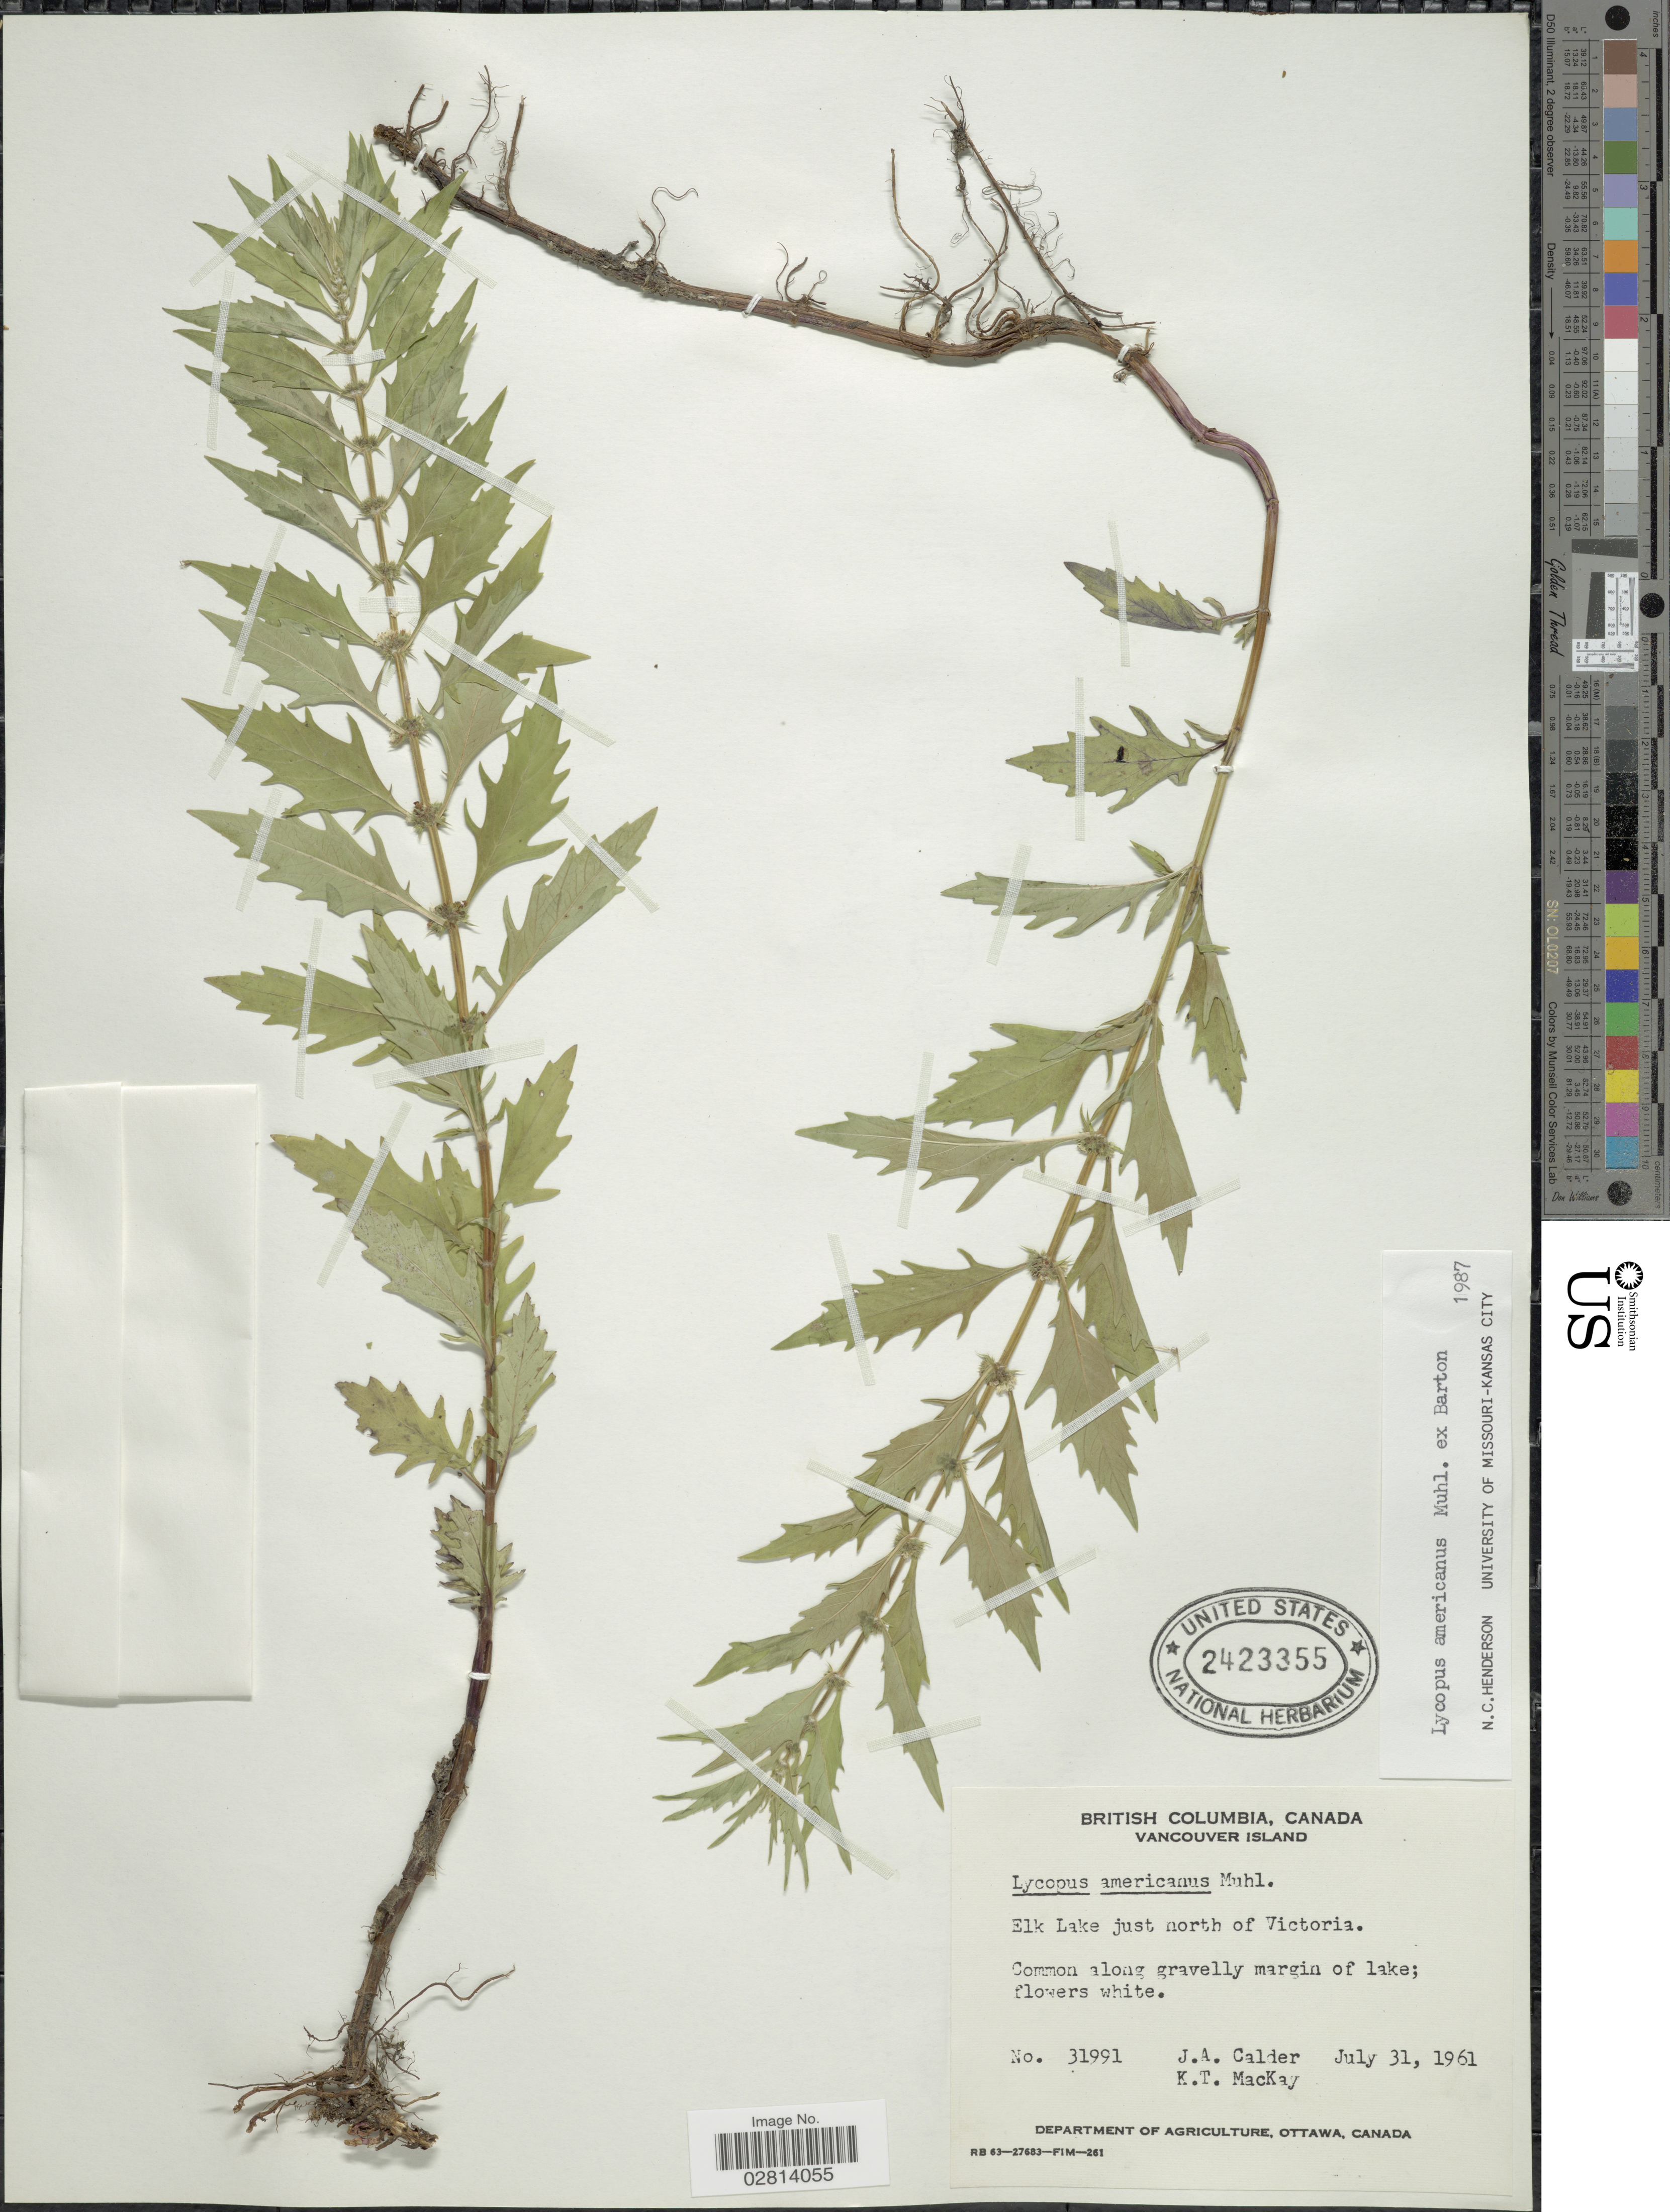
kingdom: Plantae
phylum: Tracheophyta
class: Magnoliopsida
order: Lamiales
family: Lamiaceae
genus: Lycopus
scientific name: Lycopus americanus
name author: Muhl. ex W.P.C. Barton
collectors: J. A. Calder & K. T. Mackay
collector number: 31991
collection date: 1961-07-31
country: Canada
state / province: British Columbia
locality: Vancouver Island, Elke Lake just north of Victoria.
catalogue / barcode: US 2423355